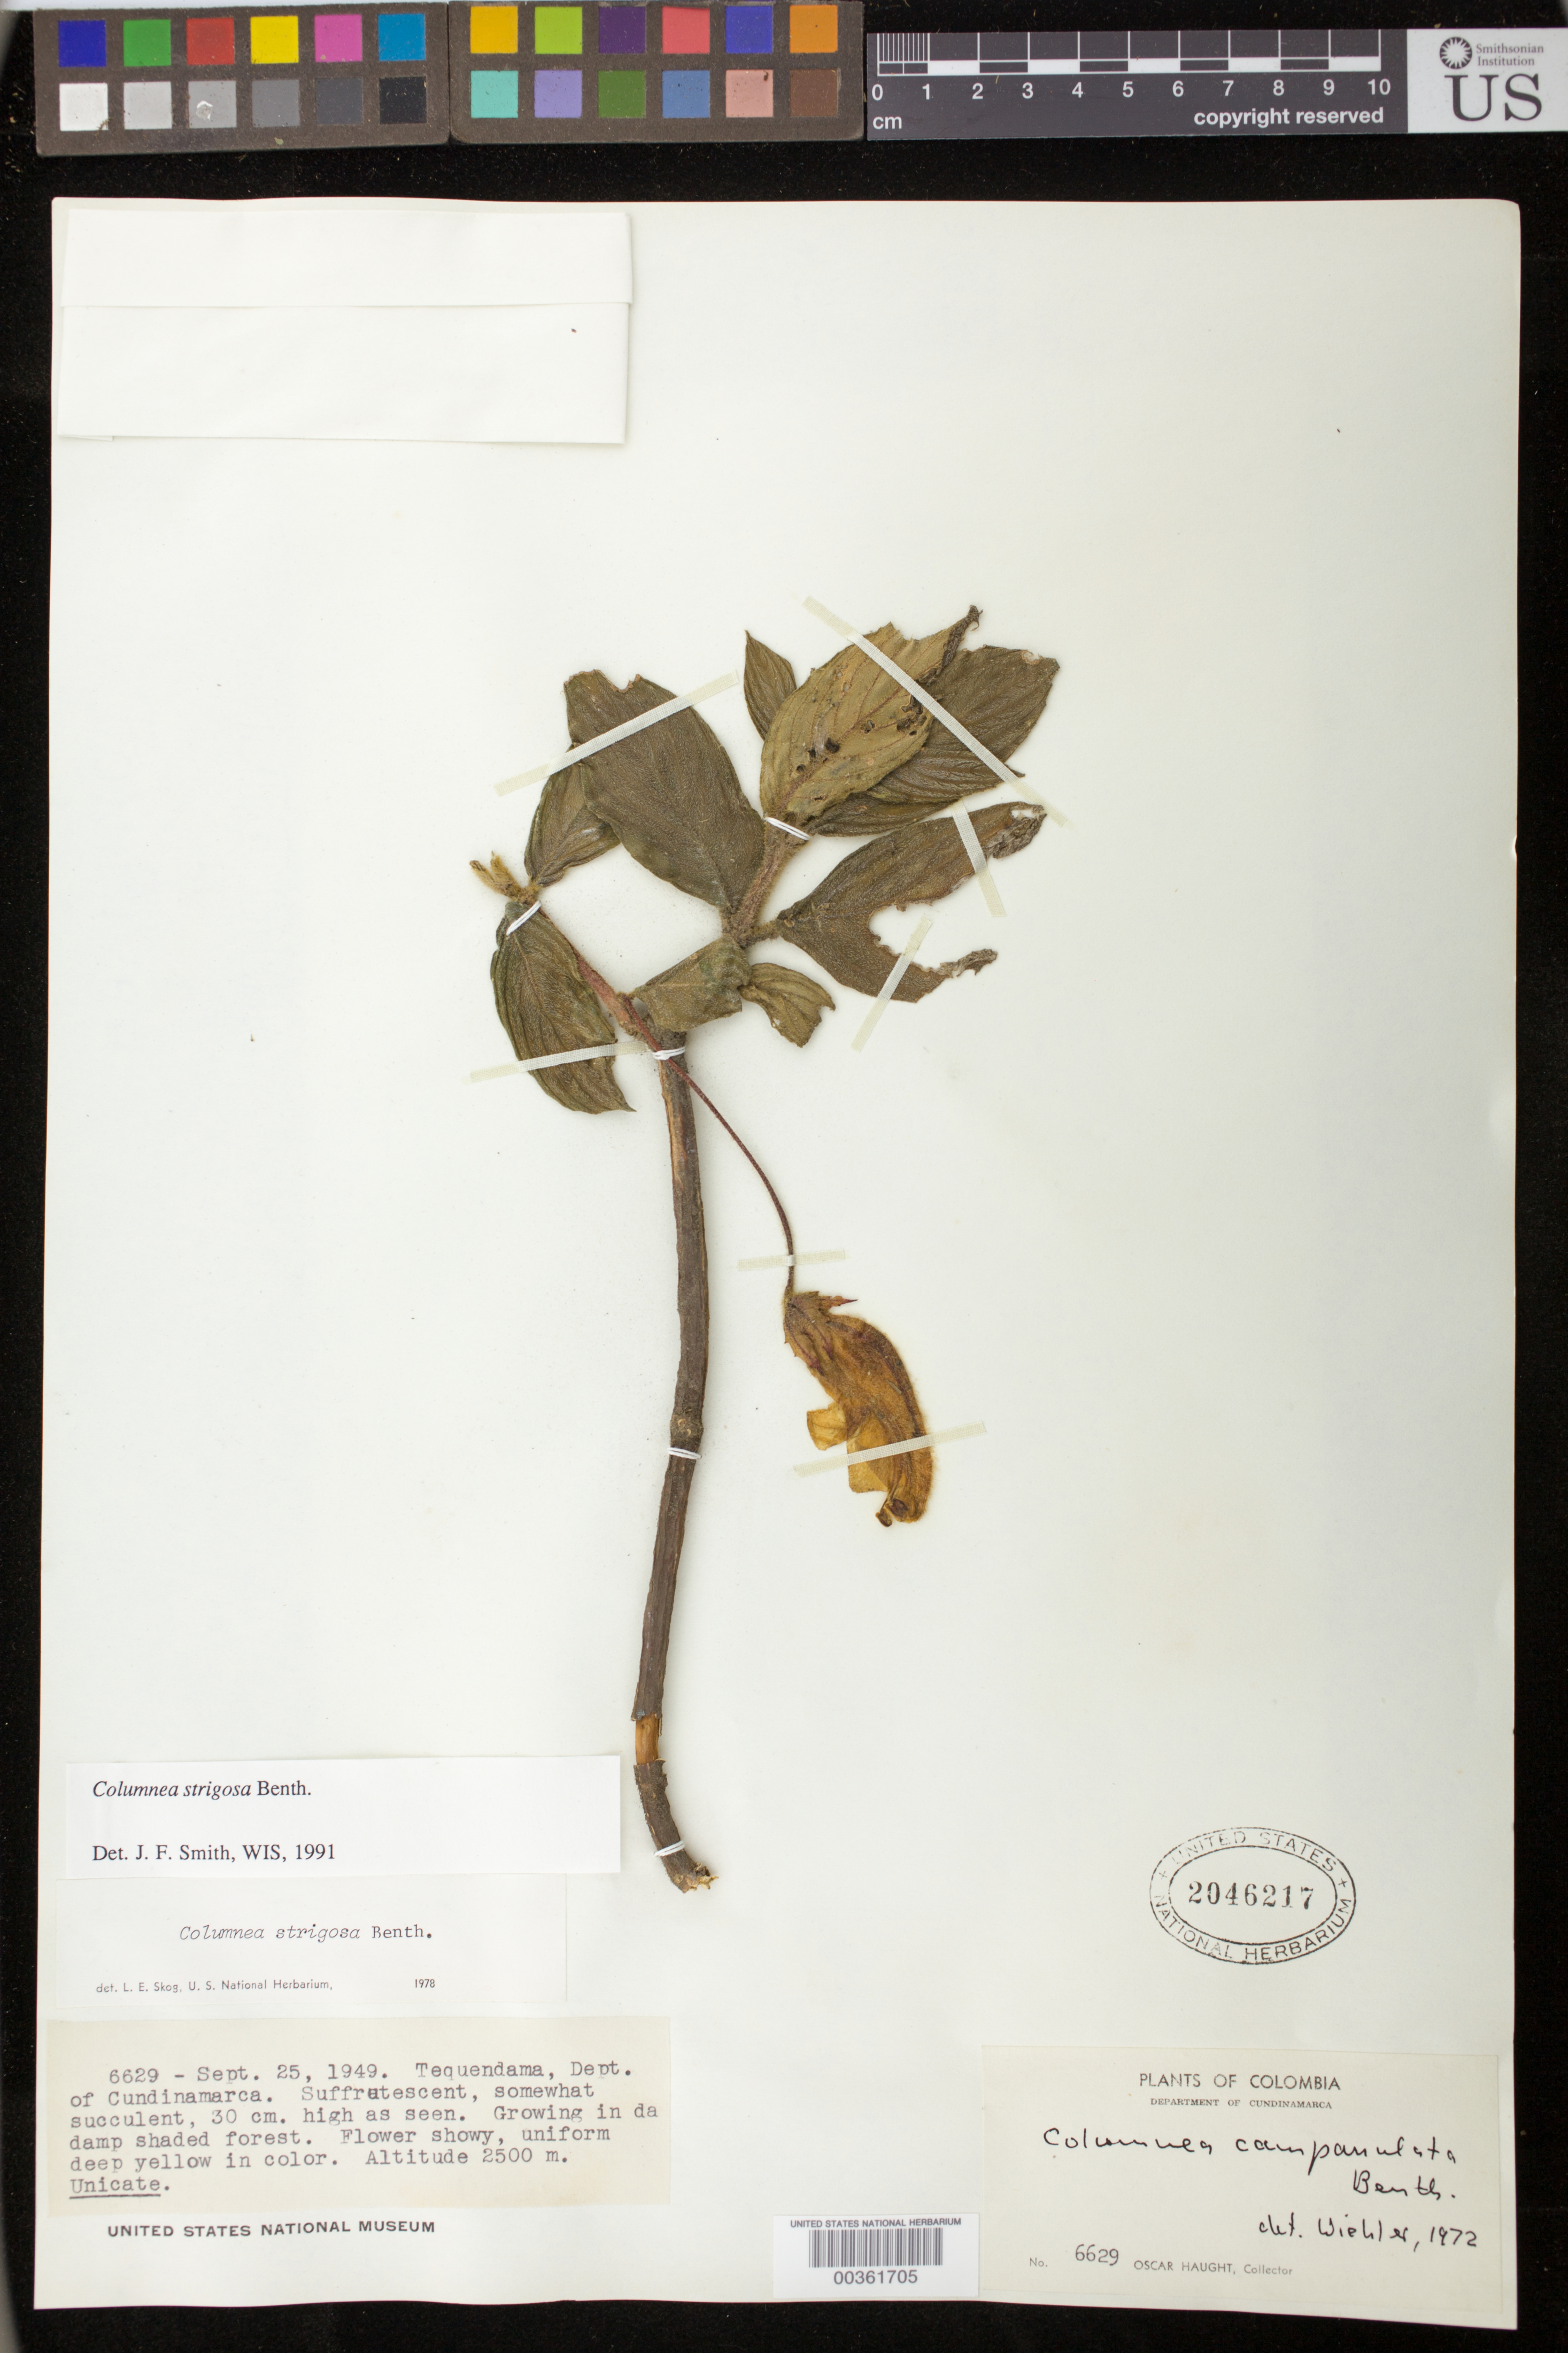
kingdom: Plantae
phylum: Tracheophyta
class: Magnoliopsida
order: Lamiales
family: Gesneriaceae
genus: Columnea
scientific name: Columnea strigosa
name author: Benth.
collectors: O. L. Haught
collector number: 6629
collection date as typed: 25 Sep 1949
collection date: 1949-09-25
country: Colombia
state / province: Cundinamarca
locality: Tequendama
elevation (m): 2500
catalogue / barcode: US 2046217